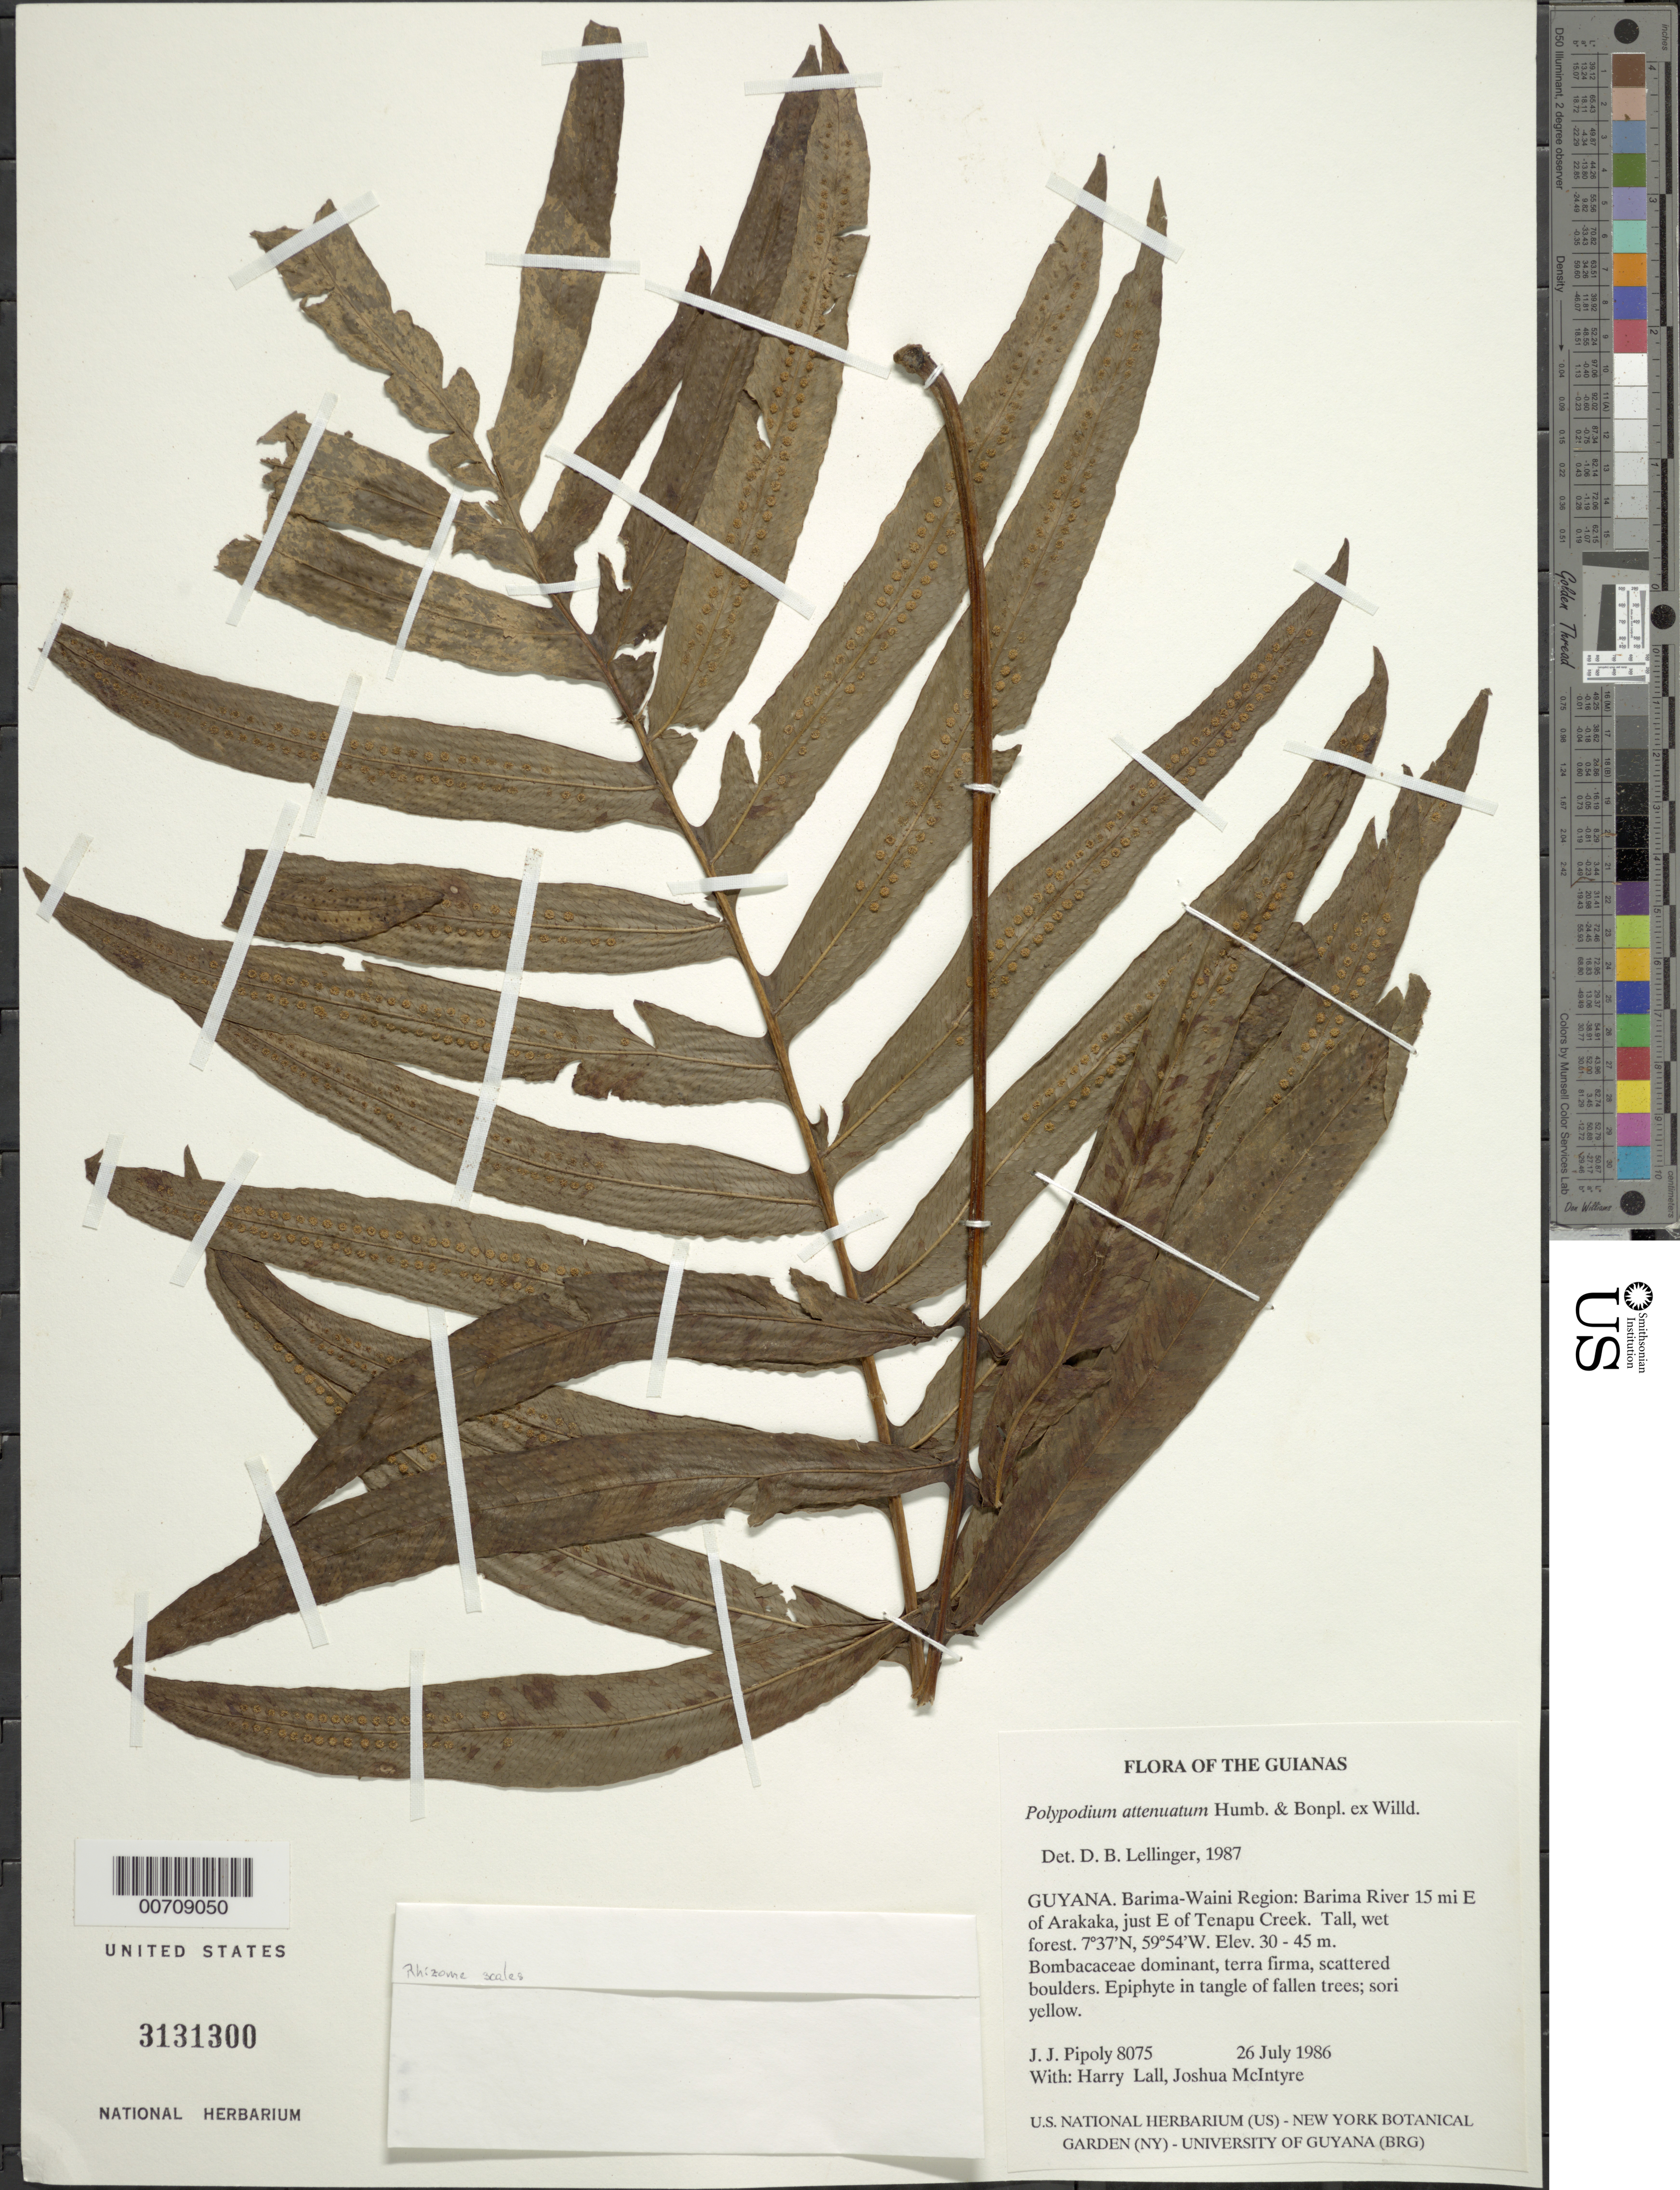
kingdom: Plantae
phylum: Tracheophyta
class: Polypodiopsida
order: Polypodiales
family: Polypodiaceae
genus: Serpocaulon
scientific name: Serpocaulon attenuatum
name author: (Humb. & Bonpl. ex Willd.) A.R. Sm.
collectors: J. J. Pipoly, H. Lall & J. Mcintyre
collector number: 8075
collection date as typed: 26 July 1986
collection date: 1986-07-26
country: Guyana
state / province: Barima-Waini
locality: Barima River 15 mi E of Arakaka, just E of Tenapu Creek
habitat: Tall, wet forest. Bombacaceae dominant, terra firma, scattered boulders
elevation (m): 30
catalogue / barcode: US 3131300